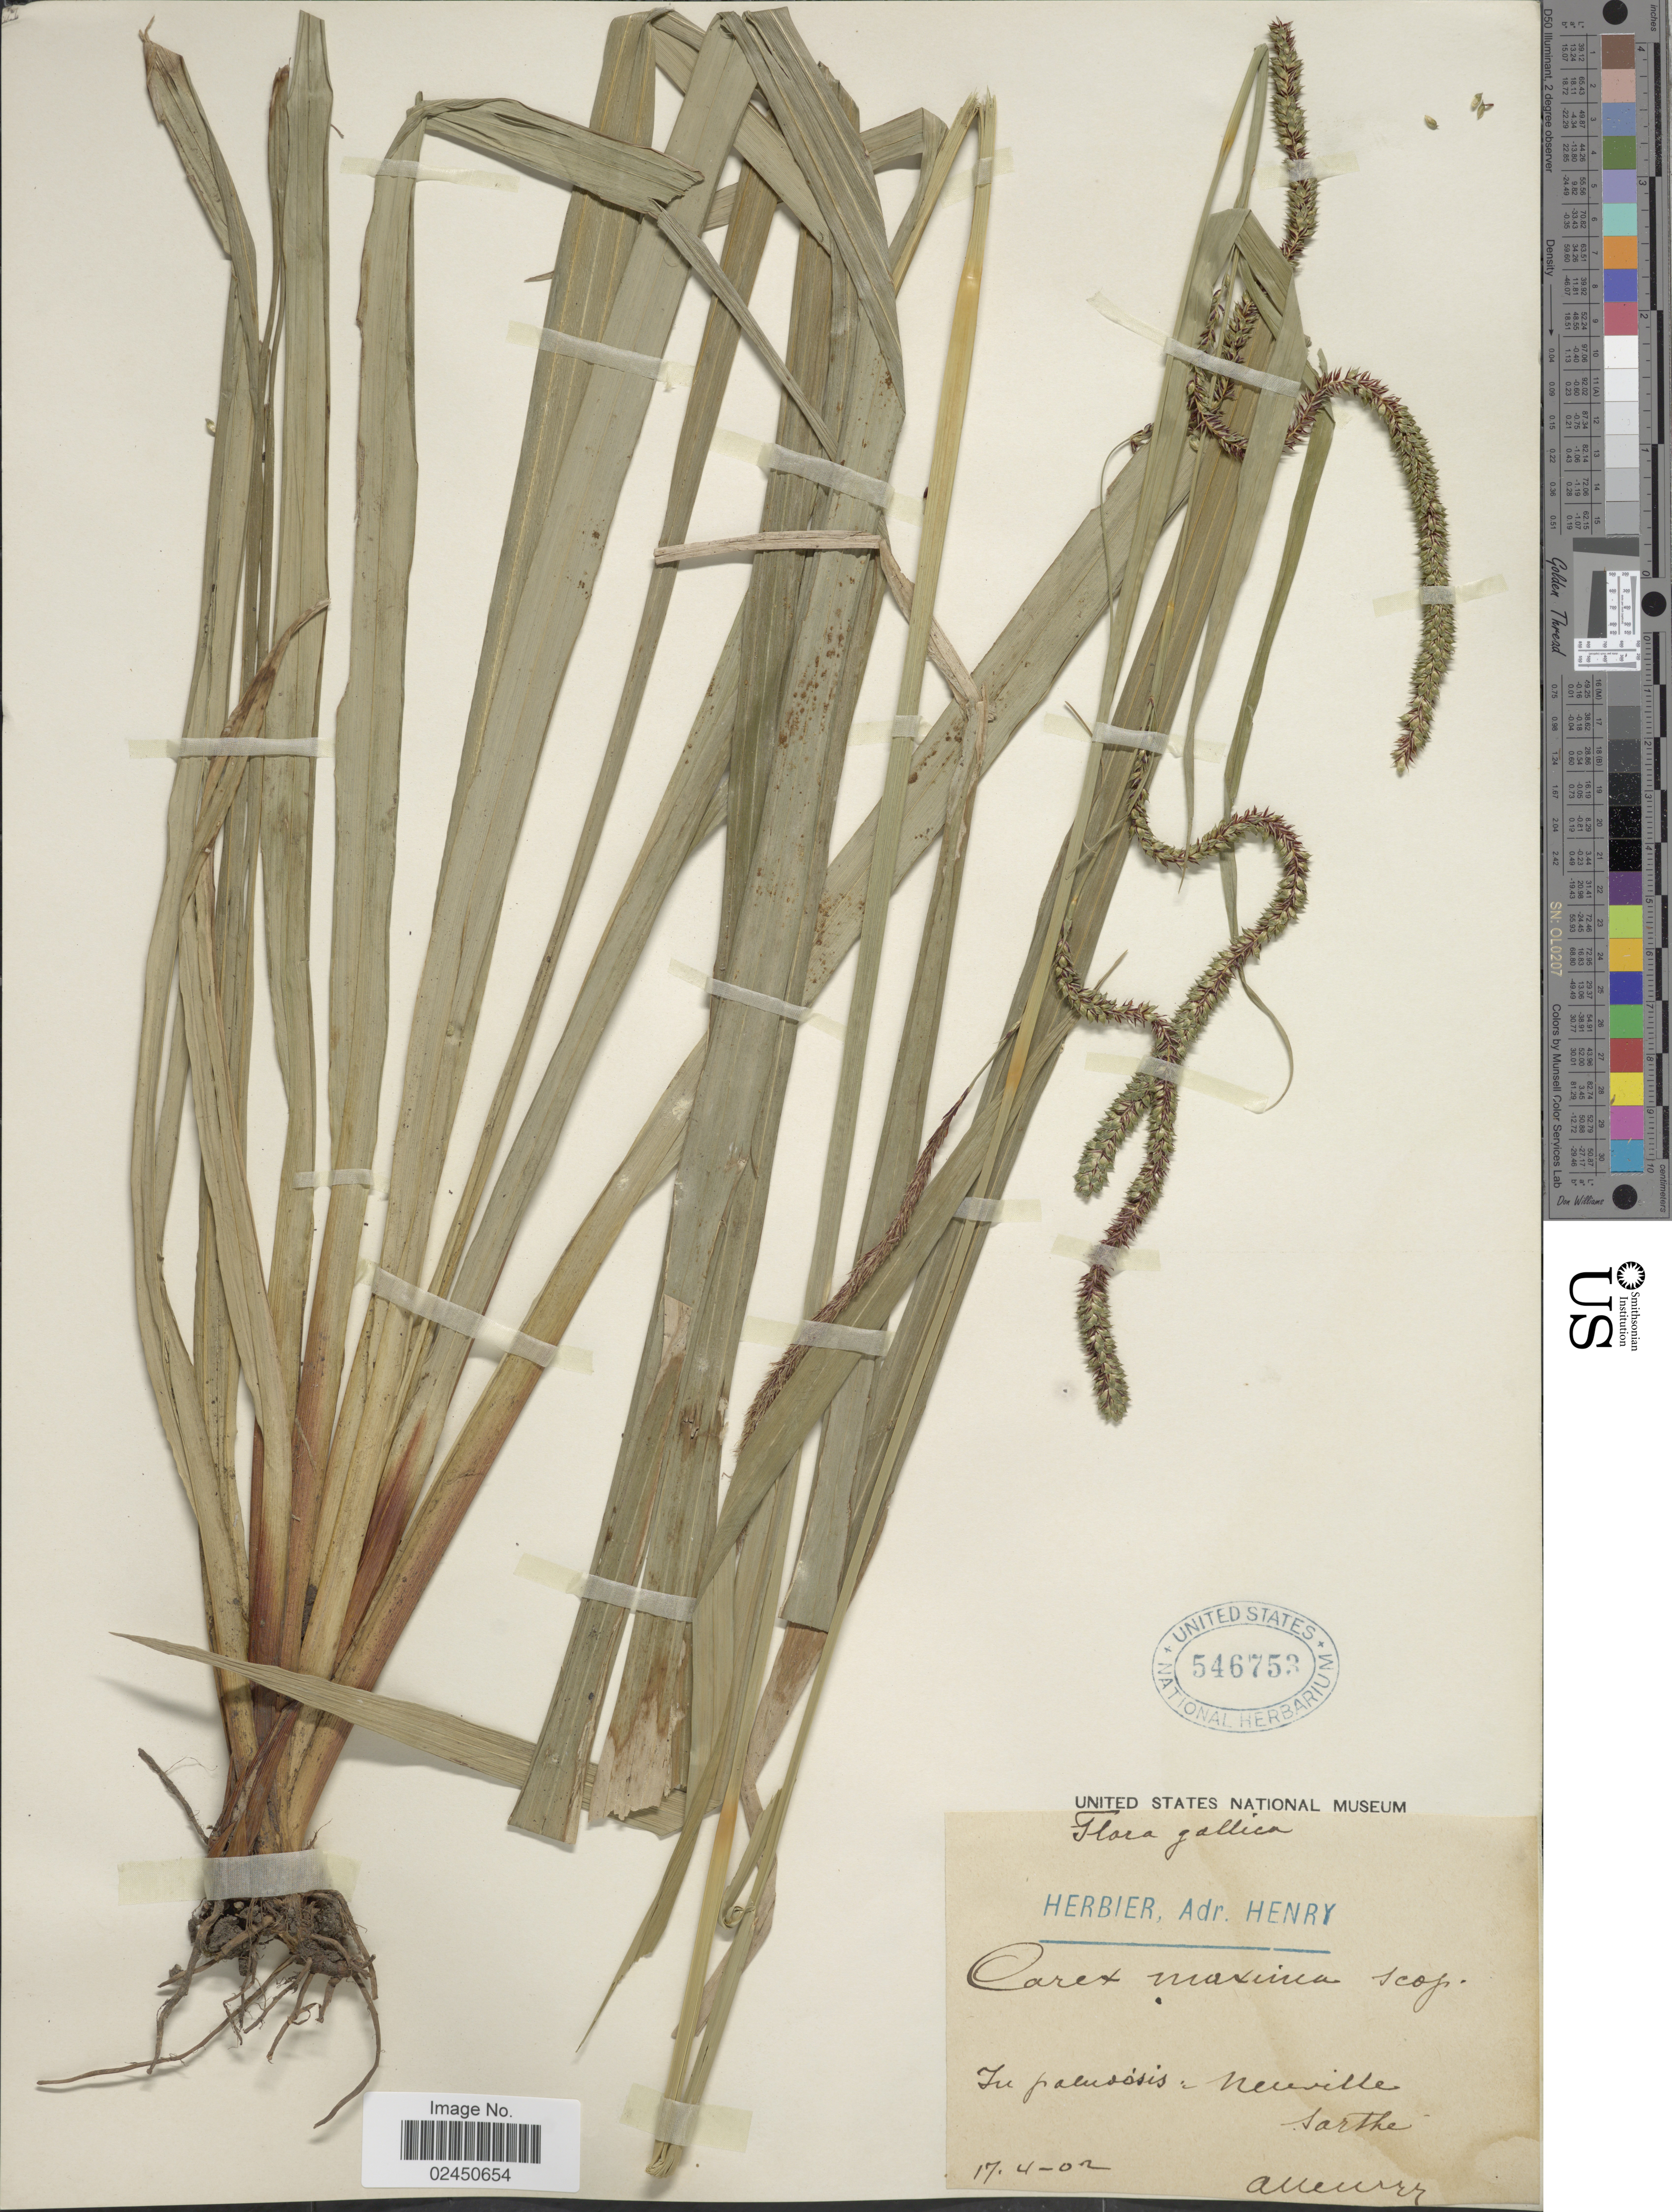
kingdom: Plantae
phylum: Tracheophyta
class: Liliopsida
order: Poales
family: Cyperaceae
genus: Carex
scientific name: Carex pendula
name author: Huds.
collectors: Ex herb. Andr. Henry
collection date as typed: Transcribed d/m/y: 17/4/2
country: France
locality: Gallica. In paludosis: Nenville [interpreted] Sarthe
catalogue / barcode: US 546753